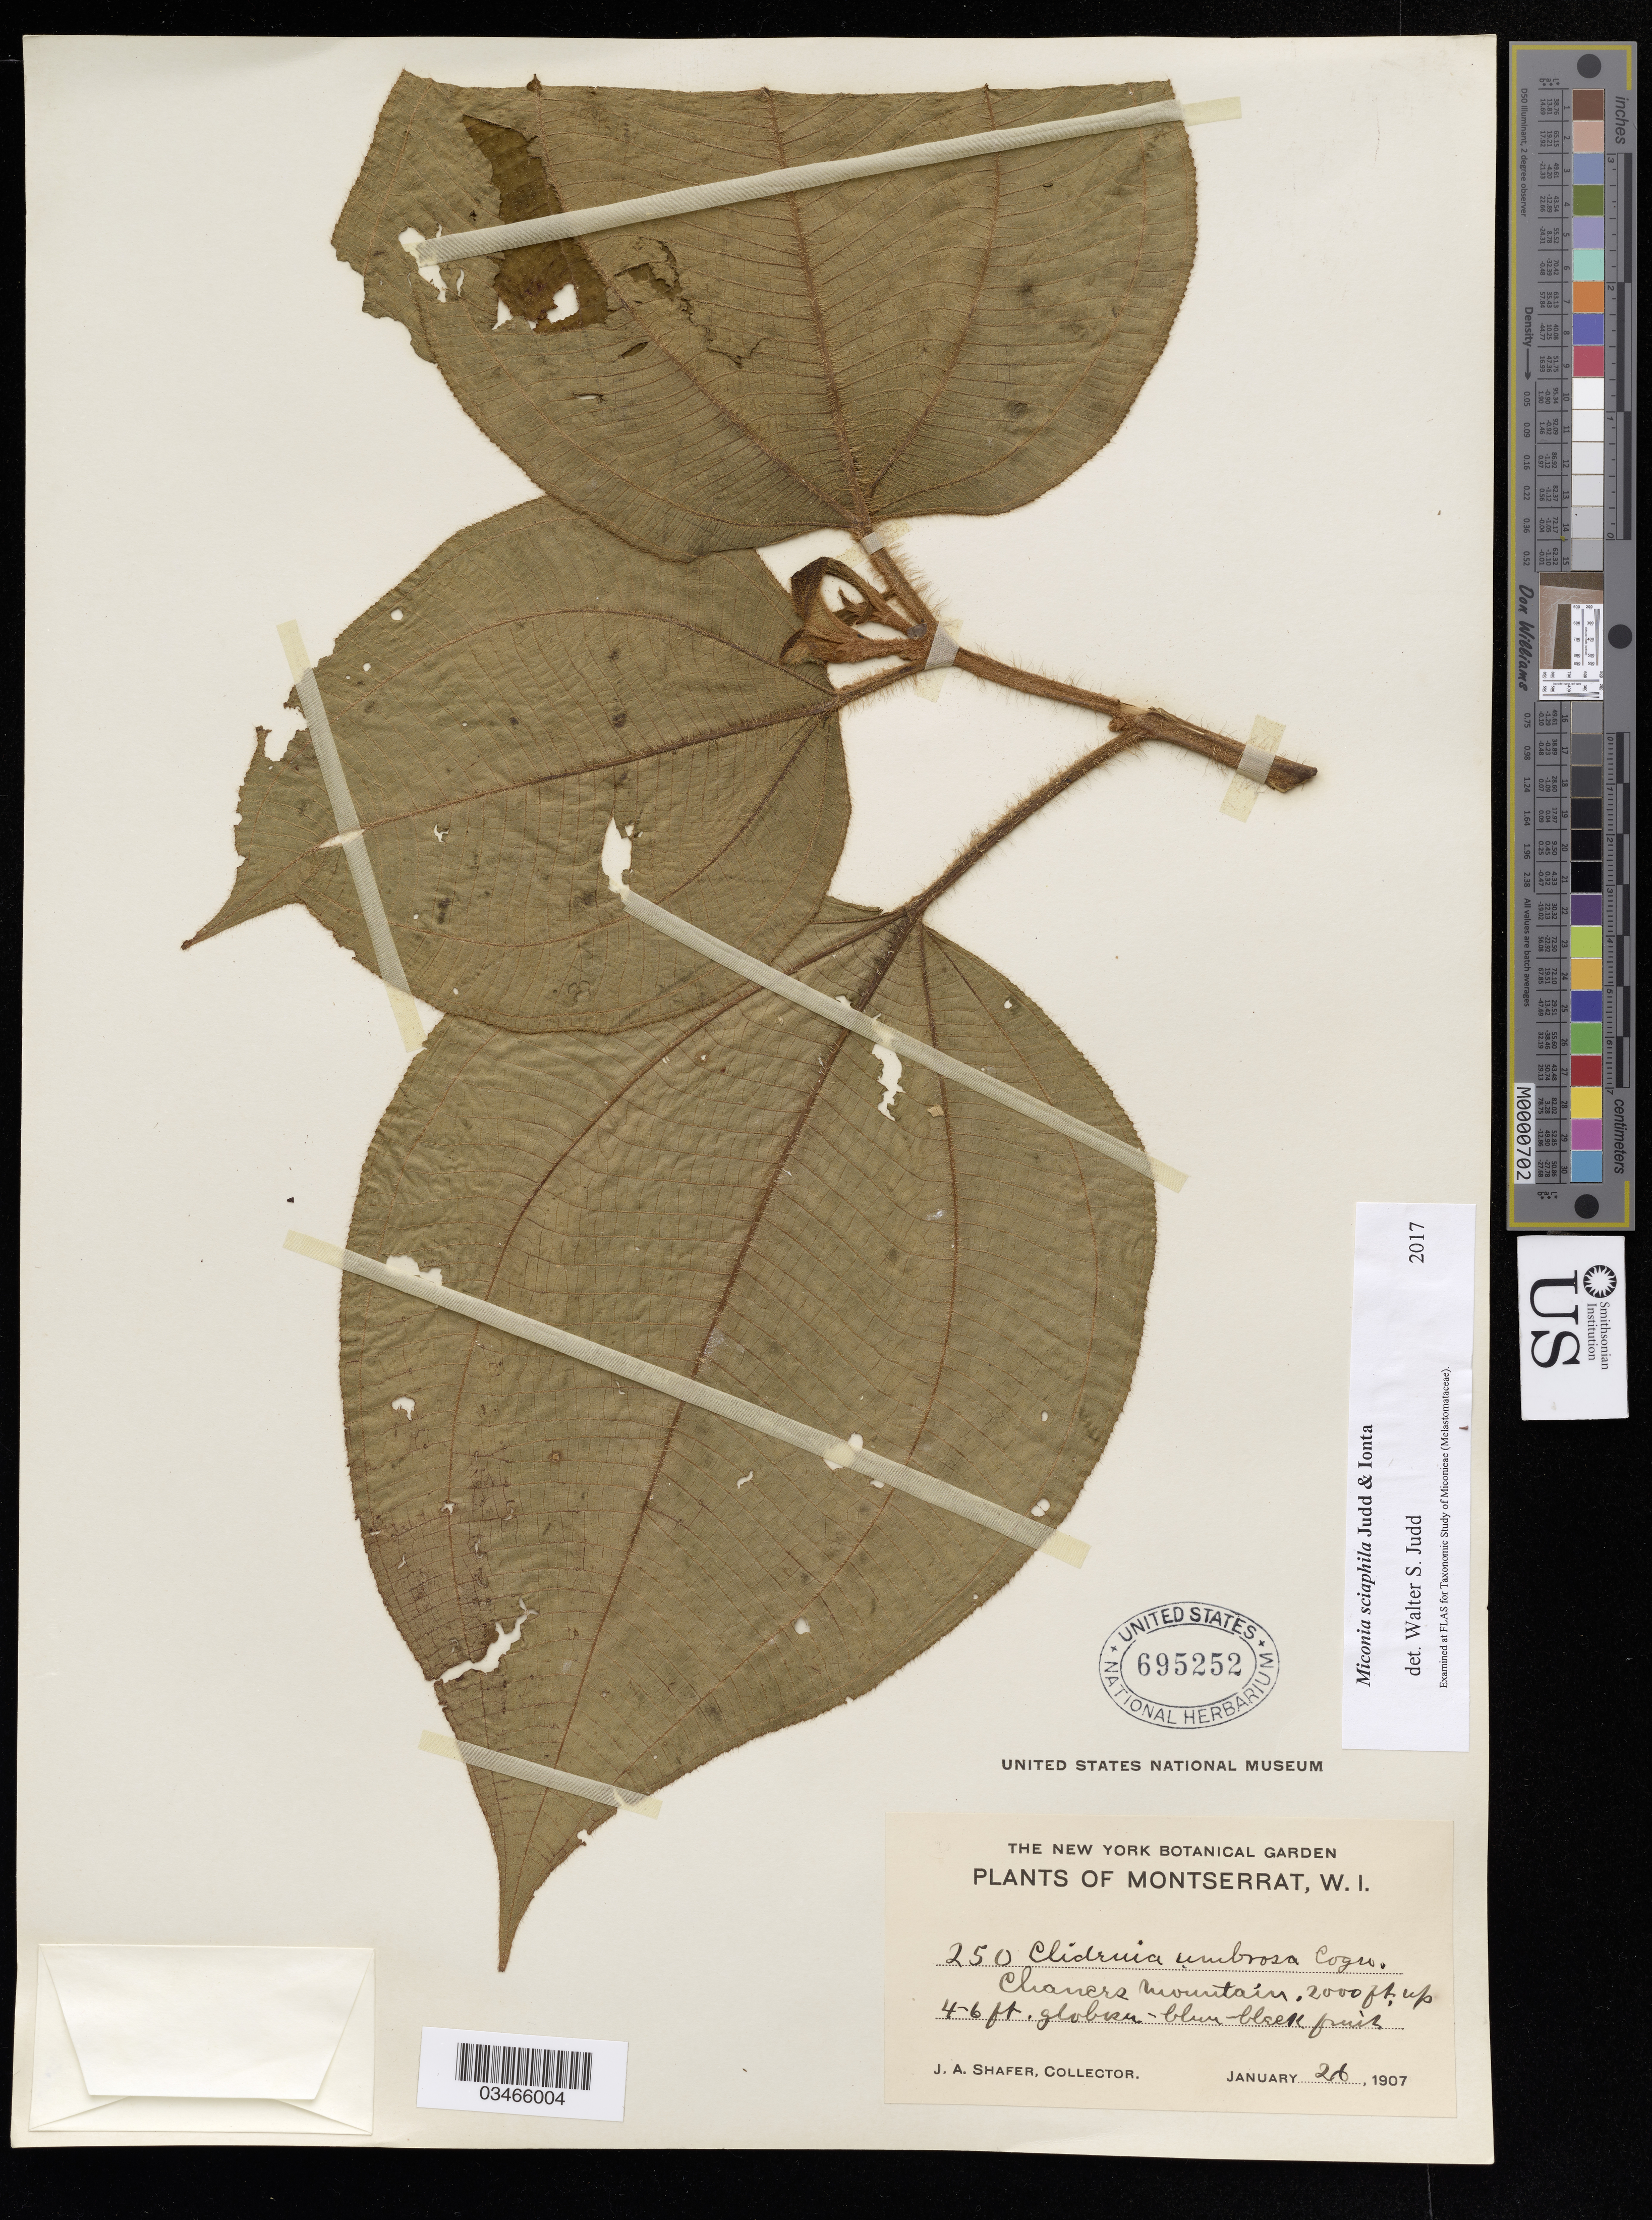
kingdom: Plantae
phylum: Tracheophyta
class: Magnoliopsida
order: Myrtales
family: Melastomataceae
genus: Miconia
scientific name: Miconia sciaphila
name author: Judd & Ionta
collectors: J. A. Shafer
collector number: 250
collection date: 1907-01-26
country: Montserrat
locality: Chaners Mountain.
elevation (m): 610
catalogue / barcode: US 695252